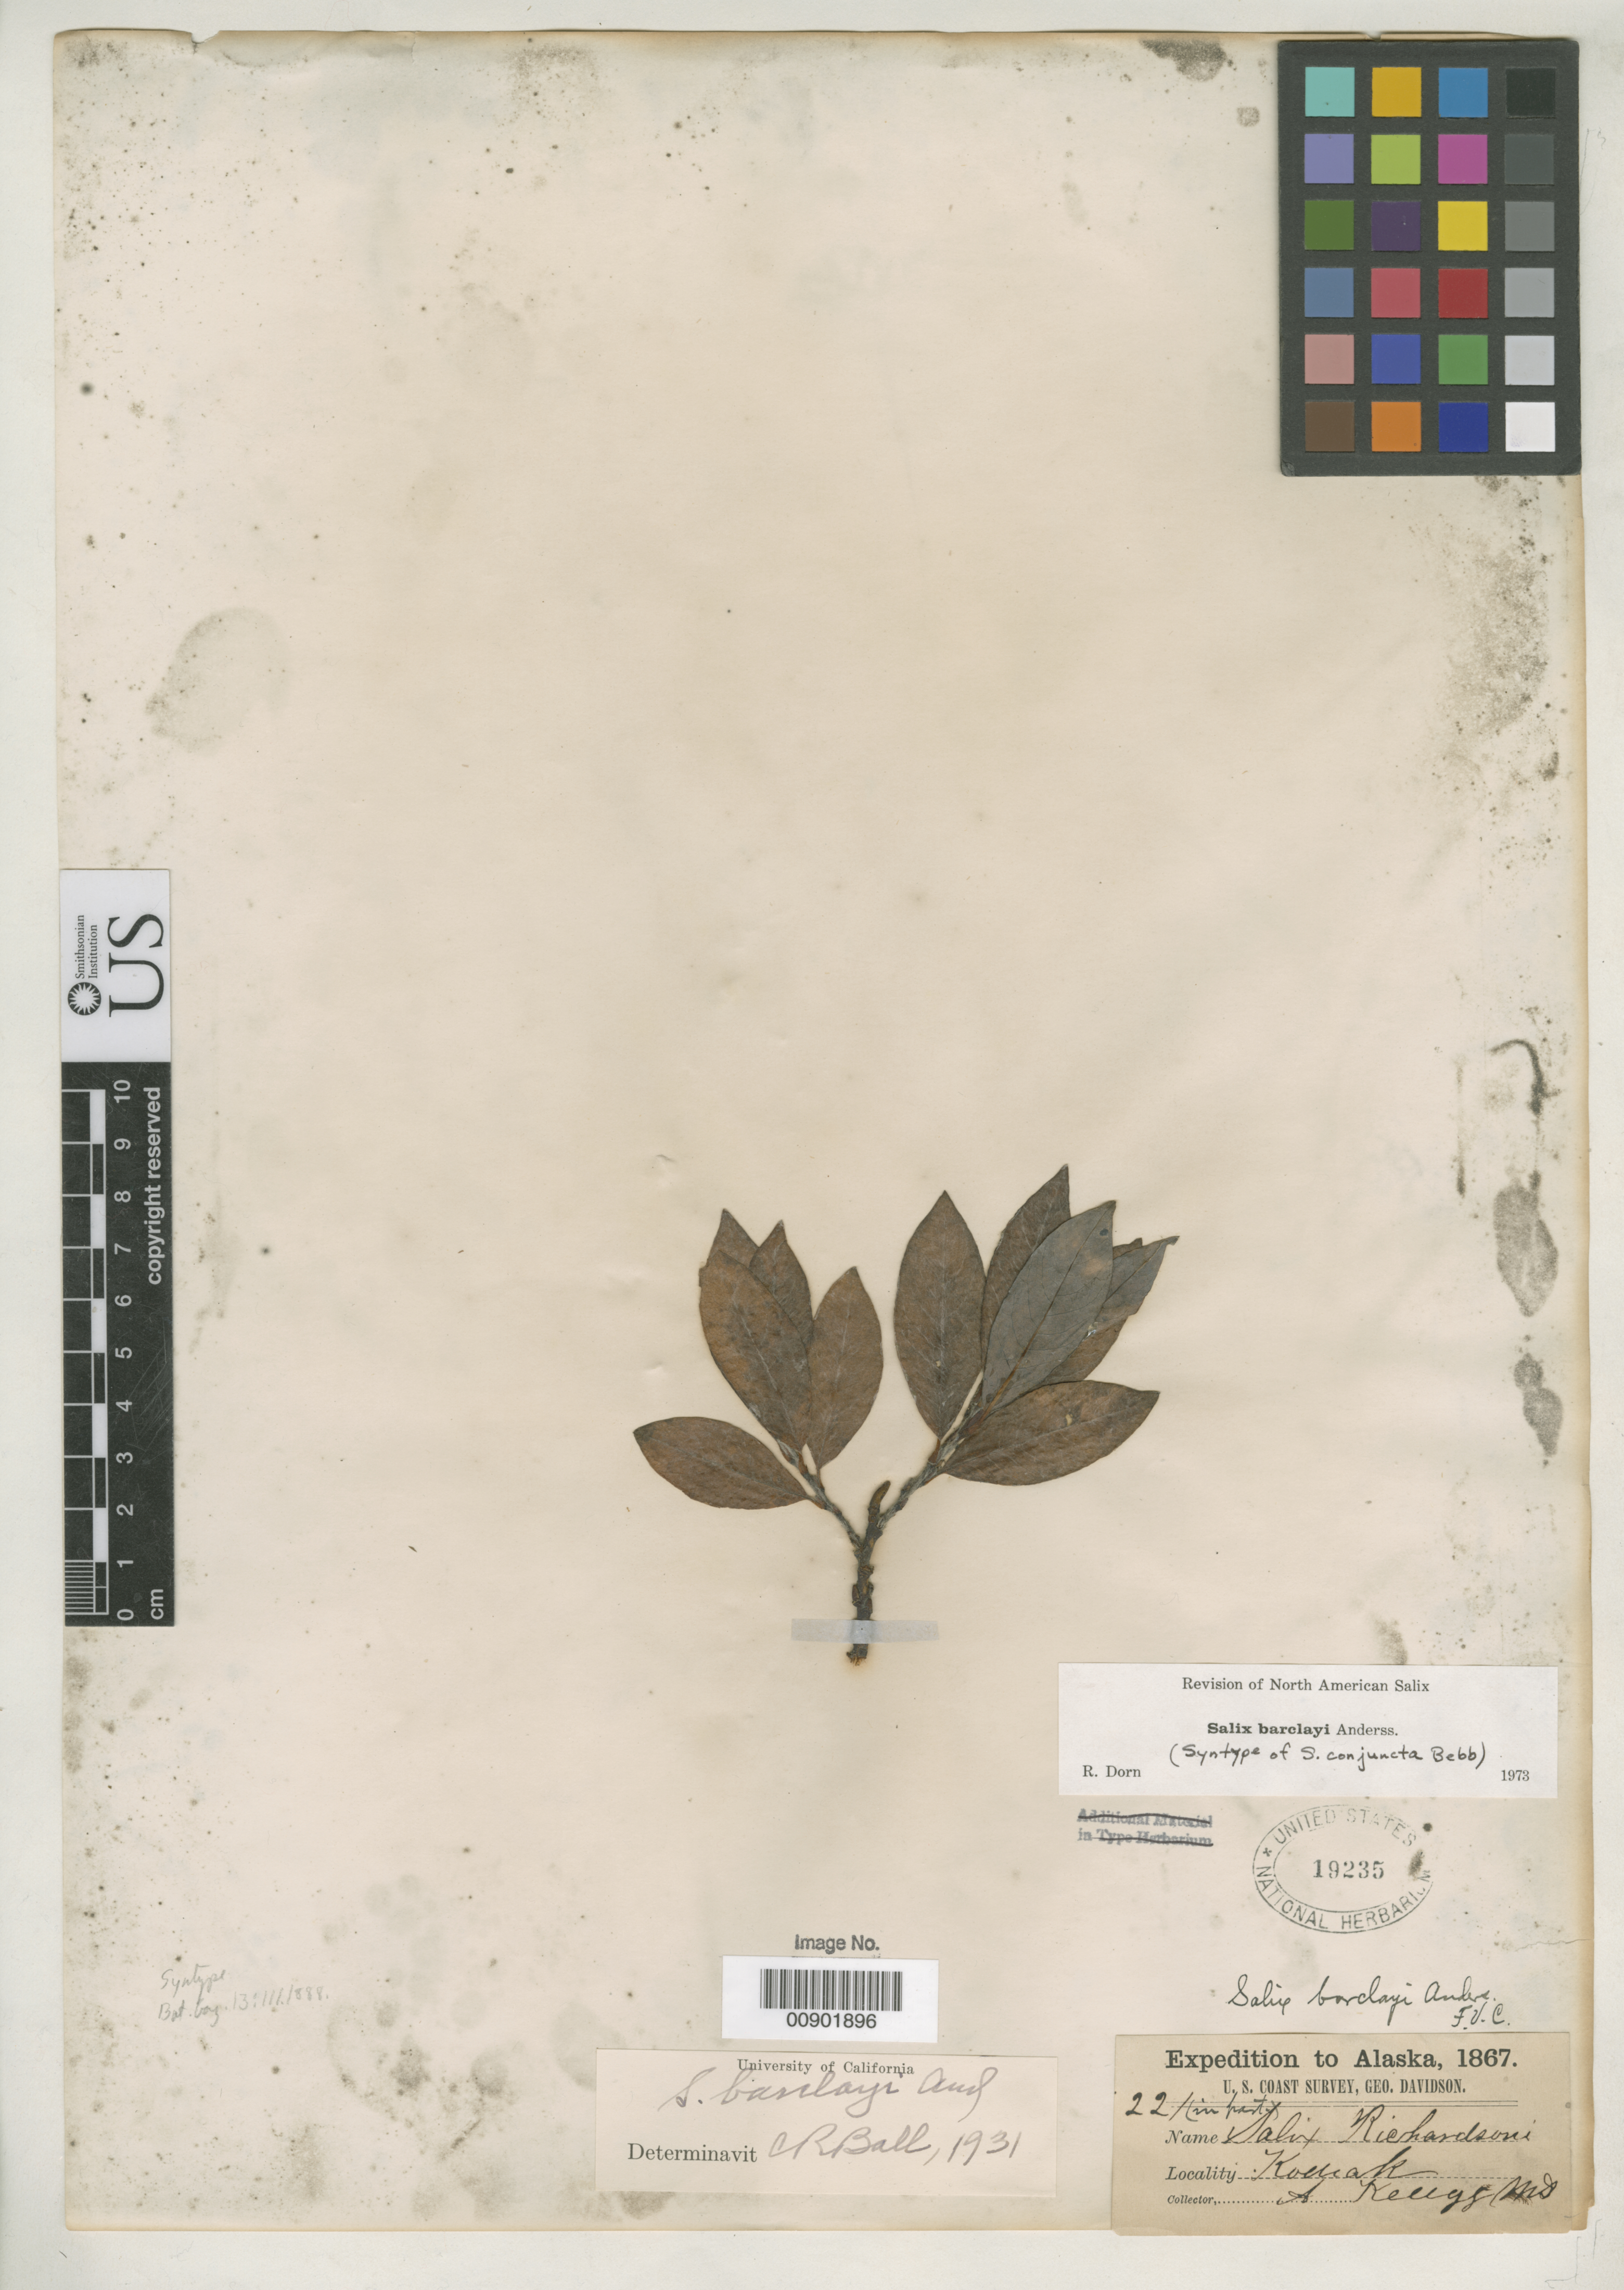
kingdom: Plantae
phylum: Tracheophyta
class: Magnoliopsida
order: Malpighiales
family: Salicaceae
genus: Salix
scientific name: Salix conjuncta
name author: Bebb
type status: Syntype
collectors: A. Kellogg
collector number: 221 (in part)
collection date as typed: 1867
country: United States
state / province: Alaska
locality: Kodiak.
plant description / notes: Lectotype is Parry s.n. (F)--see Argus 1973, Canad. Natl. Mus. Nat. Sci. Publ. Bot. 2: 129 (effectively lectotypified) & Dorn 1975, Canad. J. Bot. 53: 1503.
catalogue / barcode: US 19235